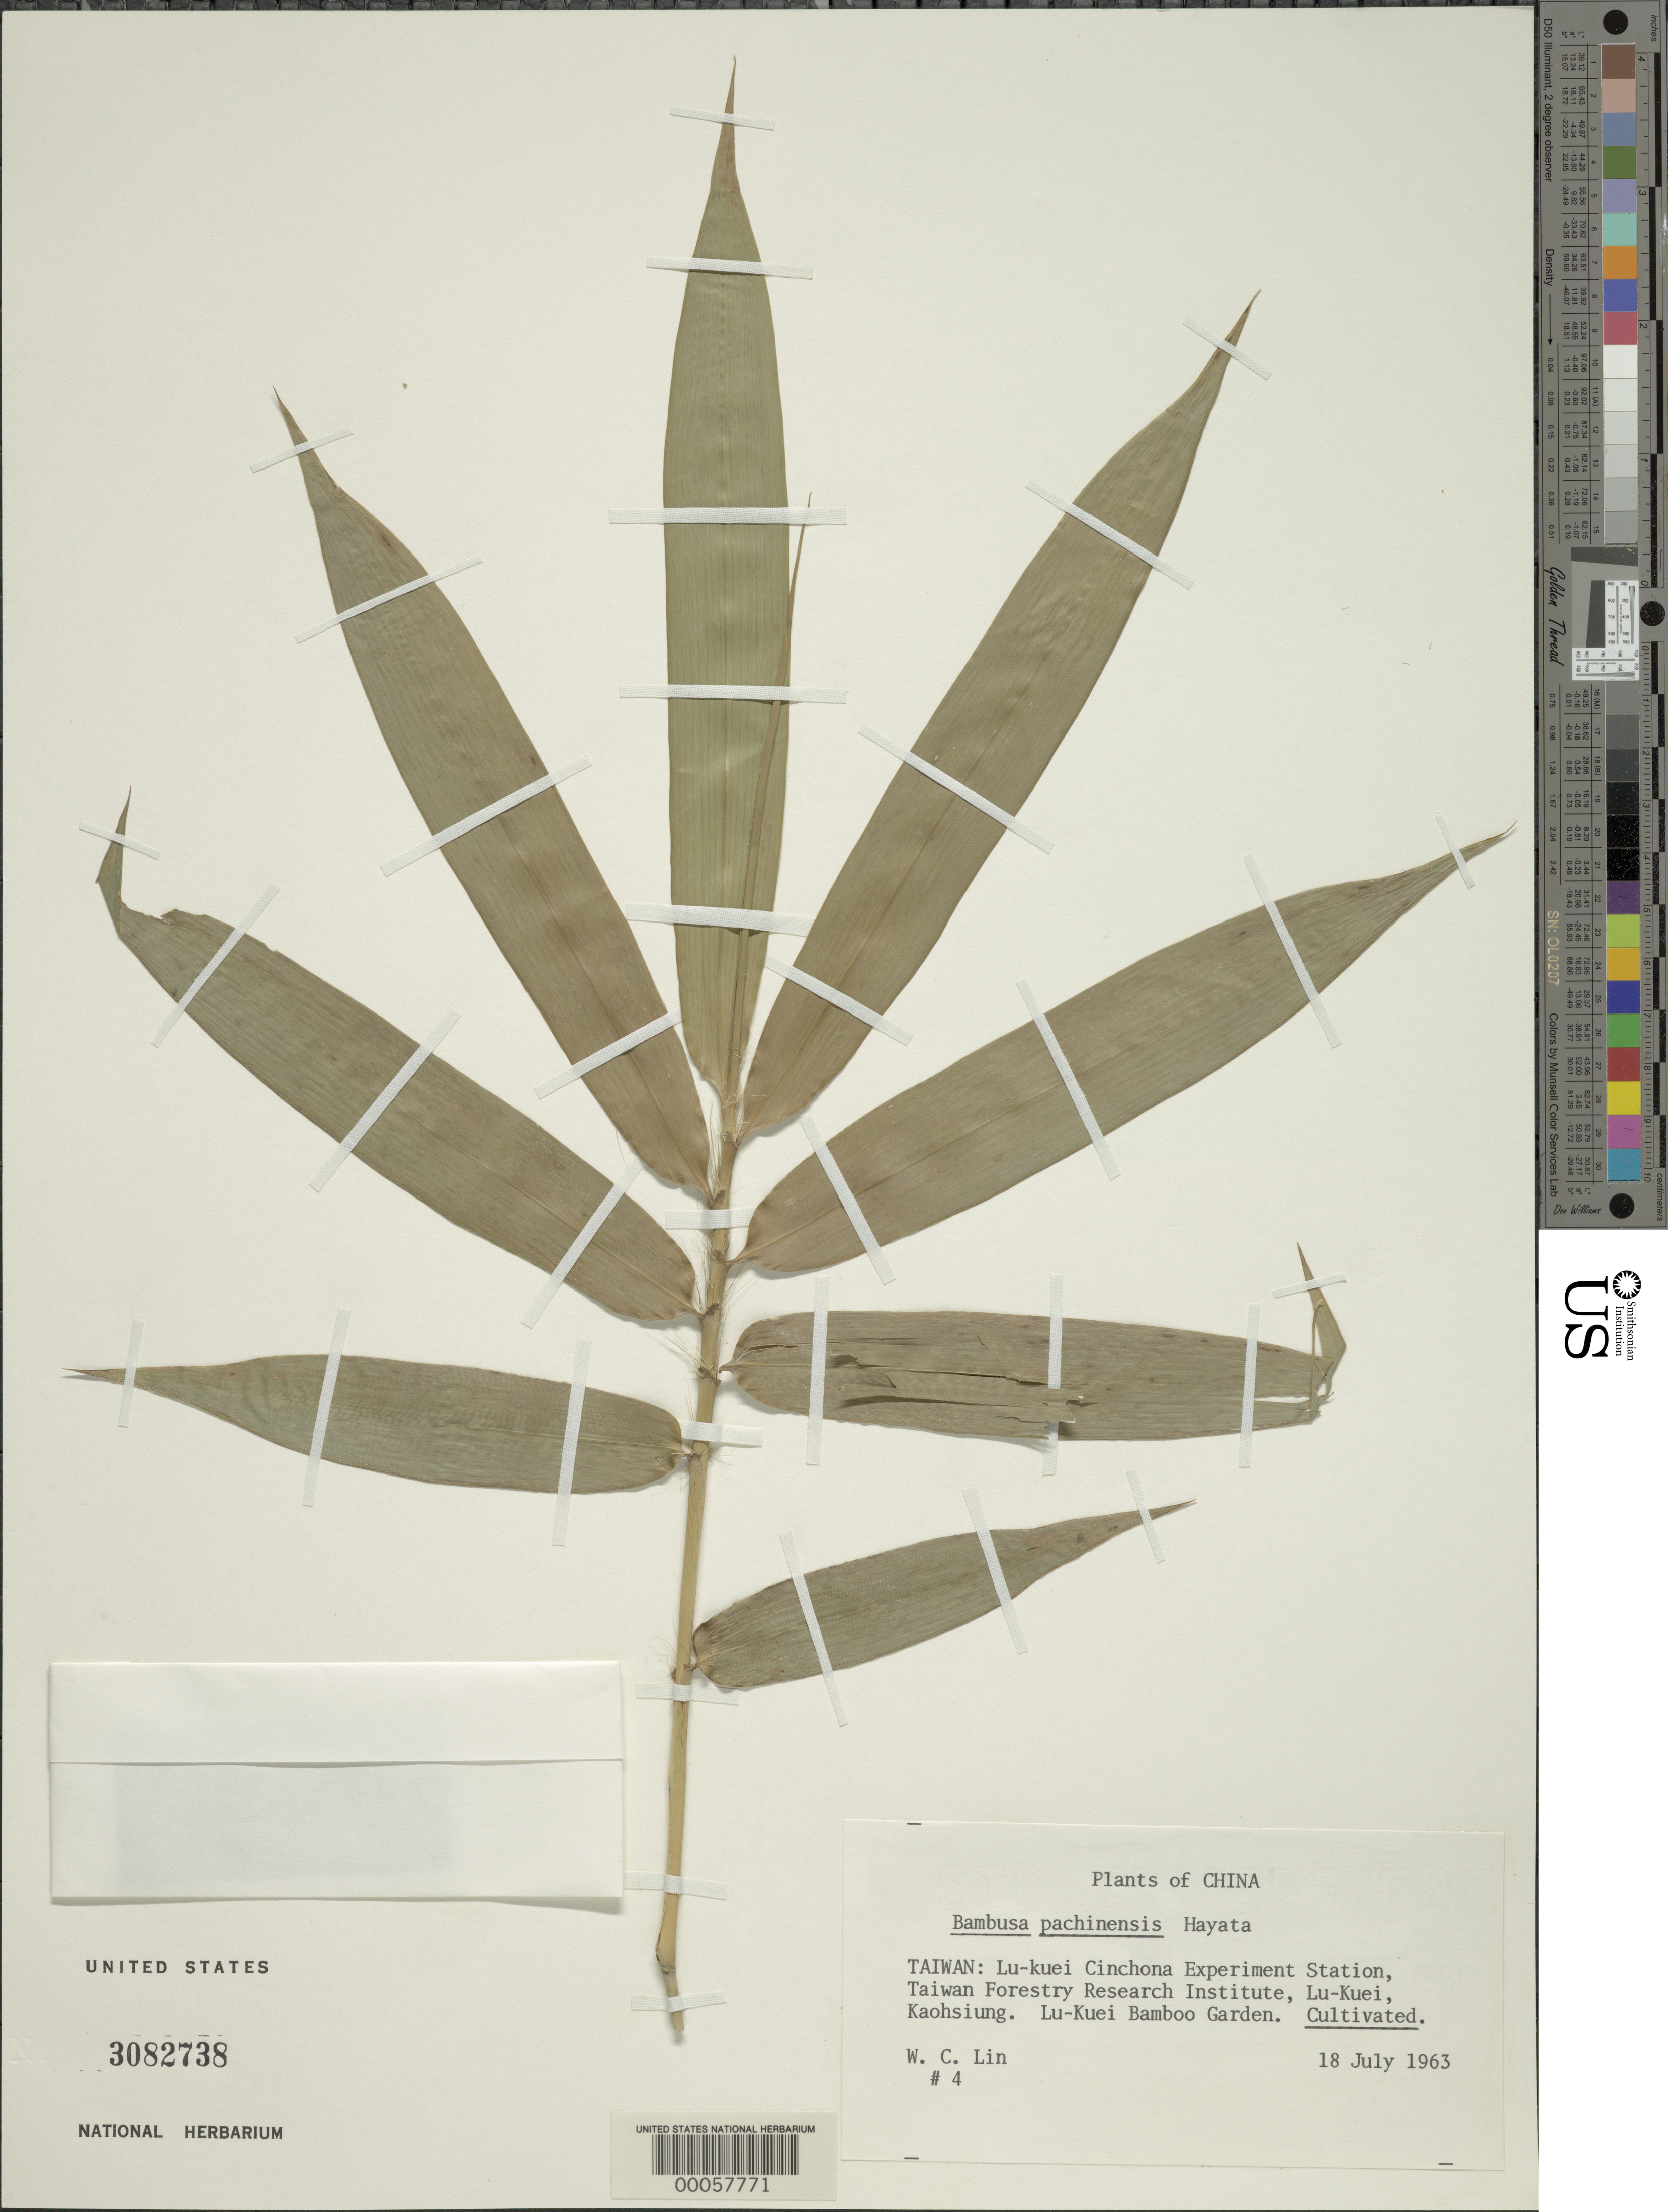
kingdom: Plantae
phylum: Tracheophyta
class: Liliopsida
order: Poales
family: Poaceae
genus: Bambusa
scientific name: Bambusa pachinensis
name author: Hayata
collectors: W. Lin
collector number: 4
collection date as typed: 18 Jul 1963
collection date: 1963-07-18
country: Taiwan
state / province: Kaohsiung City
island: Taiwan [Formosa]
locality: Lu-kuei Cinchona Experiment Stration, Taiwan Forestry Research Institution, Lu-Kuei Kaohsiung, Lu-Kuei Bamboo Garden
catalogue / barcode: US 3082738